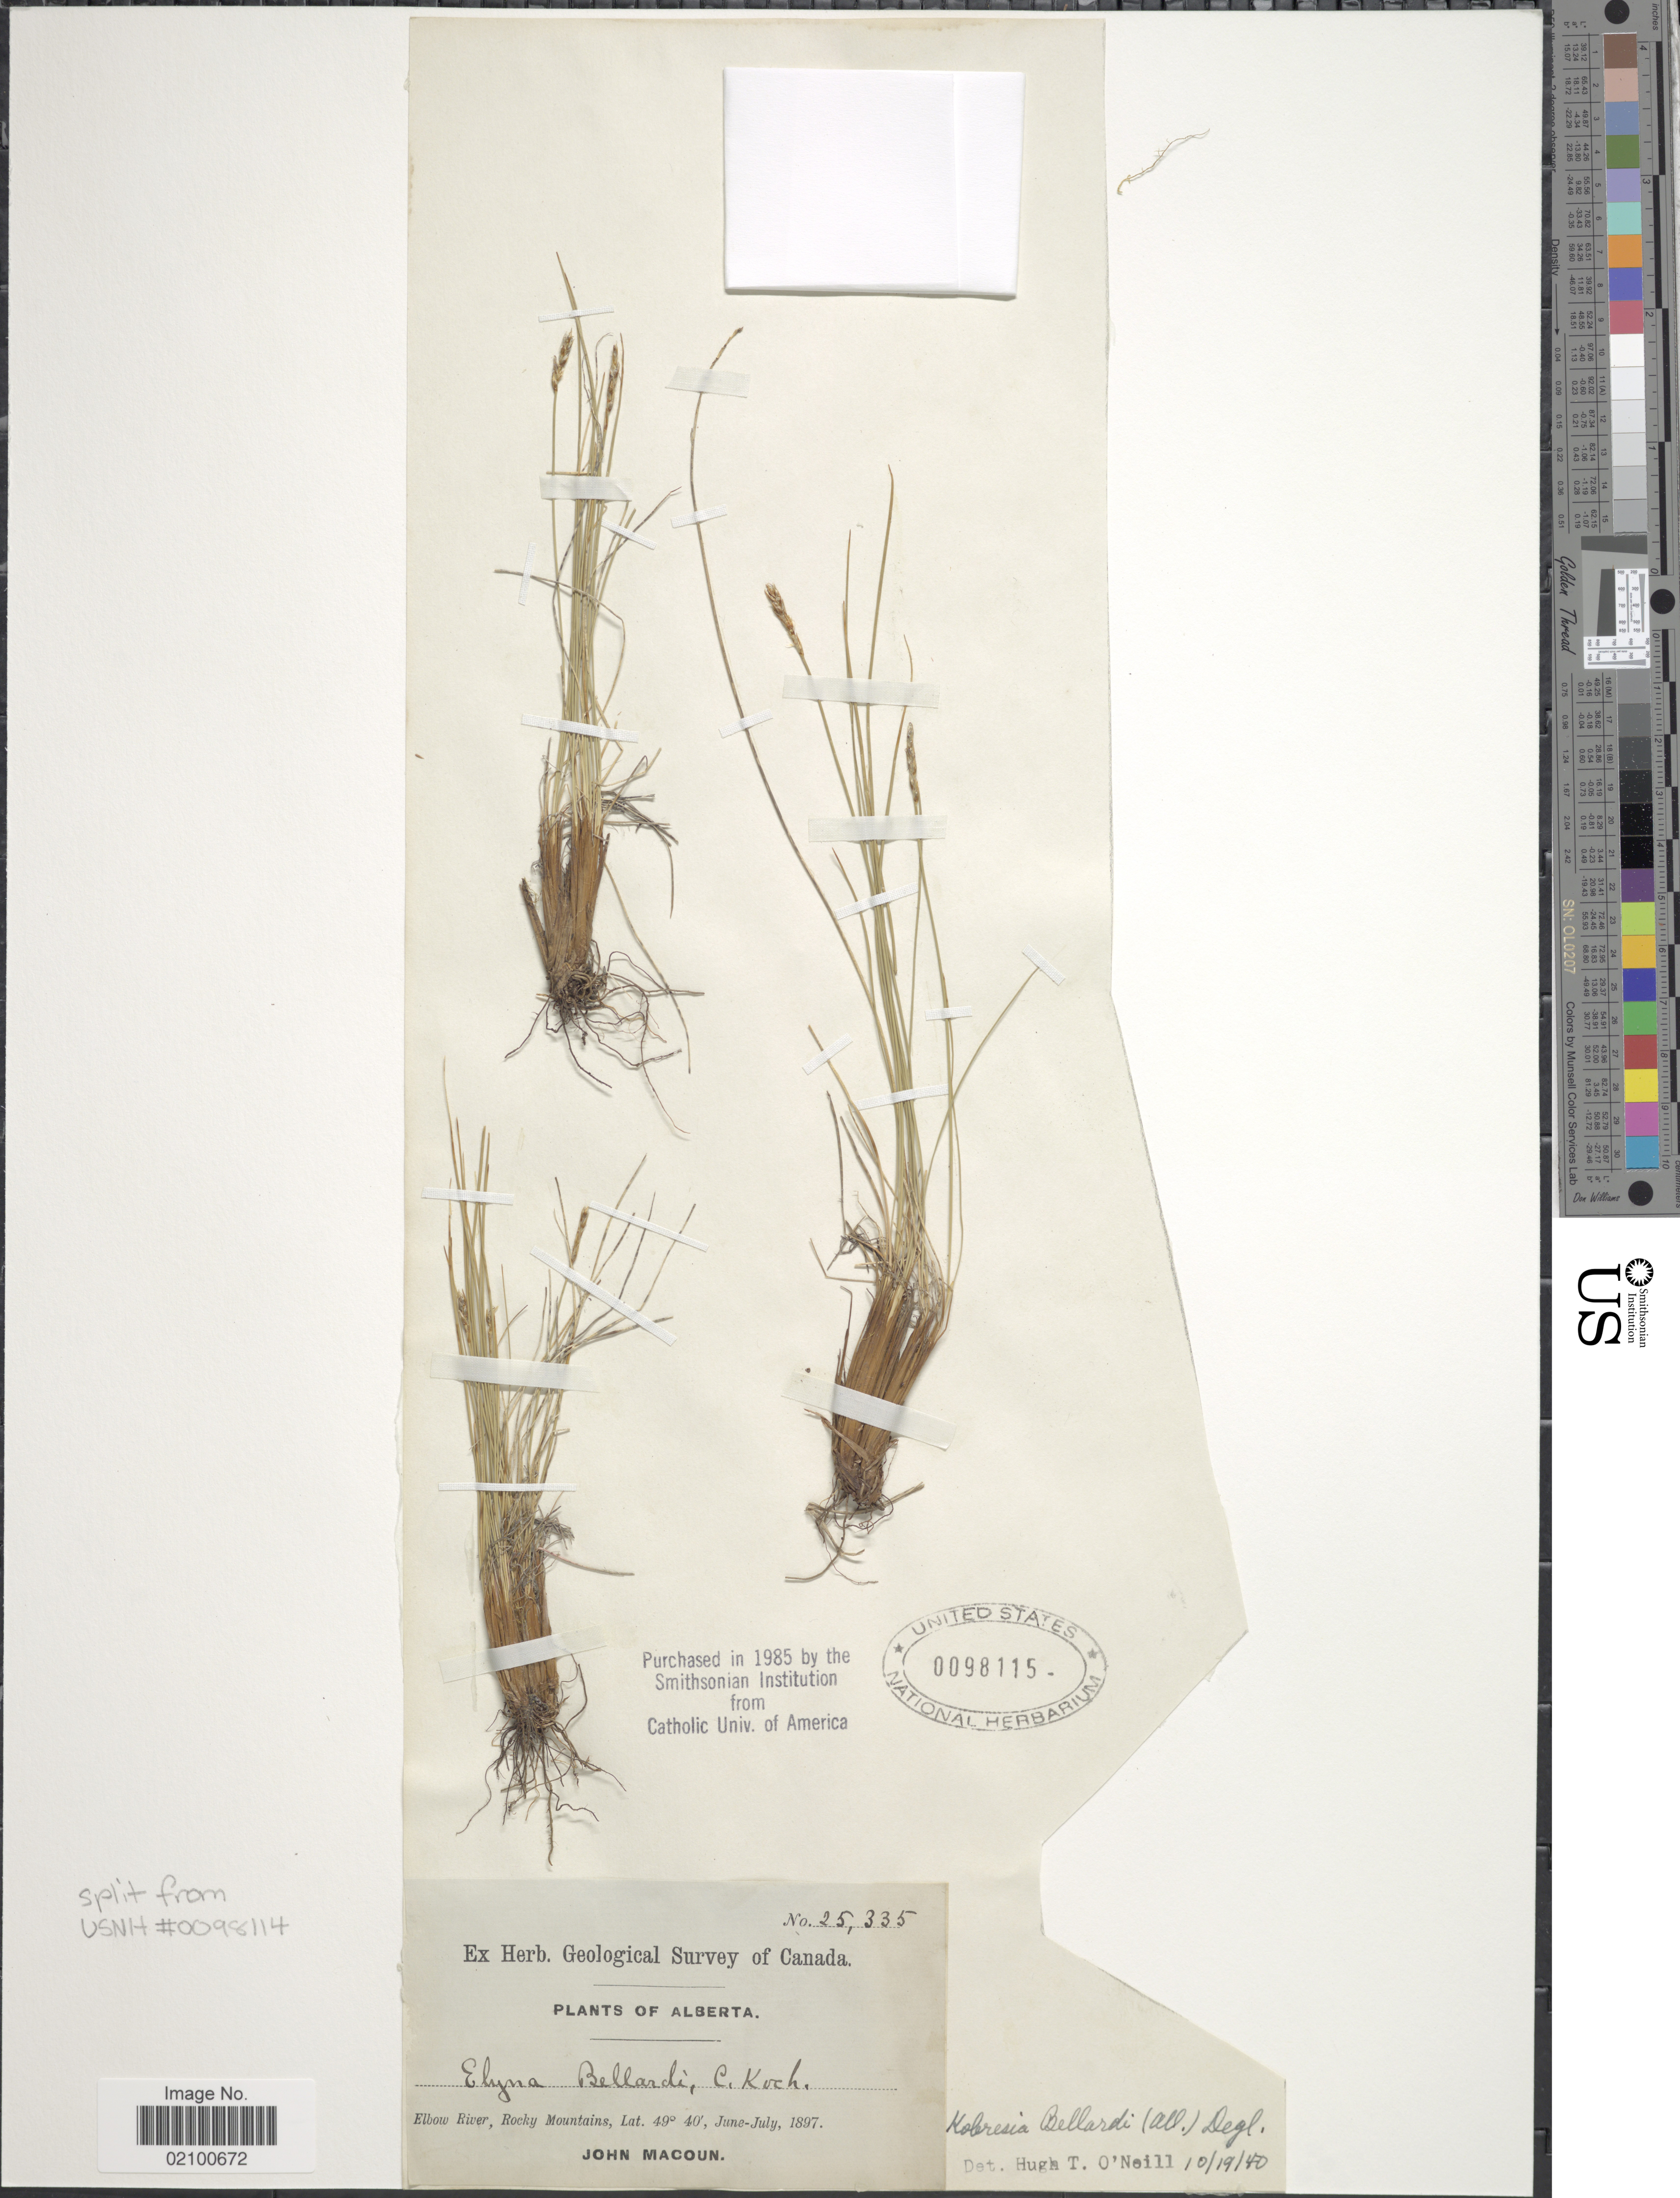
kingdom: Plantae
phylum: Tracheophyta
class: Liliopsida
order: Poales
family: Cyperaceae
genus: Carex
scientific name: Carex myosuroides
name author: Vill.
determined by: Strong, M. T., (US), Smithsonian Institution - National Museum of Natural History (UNITED STATES)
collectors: J. Macoun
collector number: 25335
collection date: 1897-06/1897-07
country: Canada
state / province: Alberta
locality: Elbow River, Rocky Mountains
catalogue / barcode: US 98115